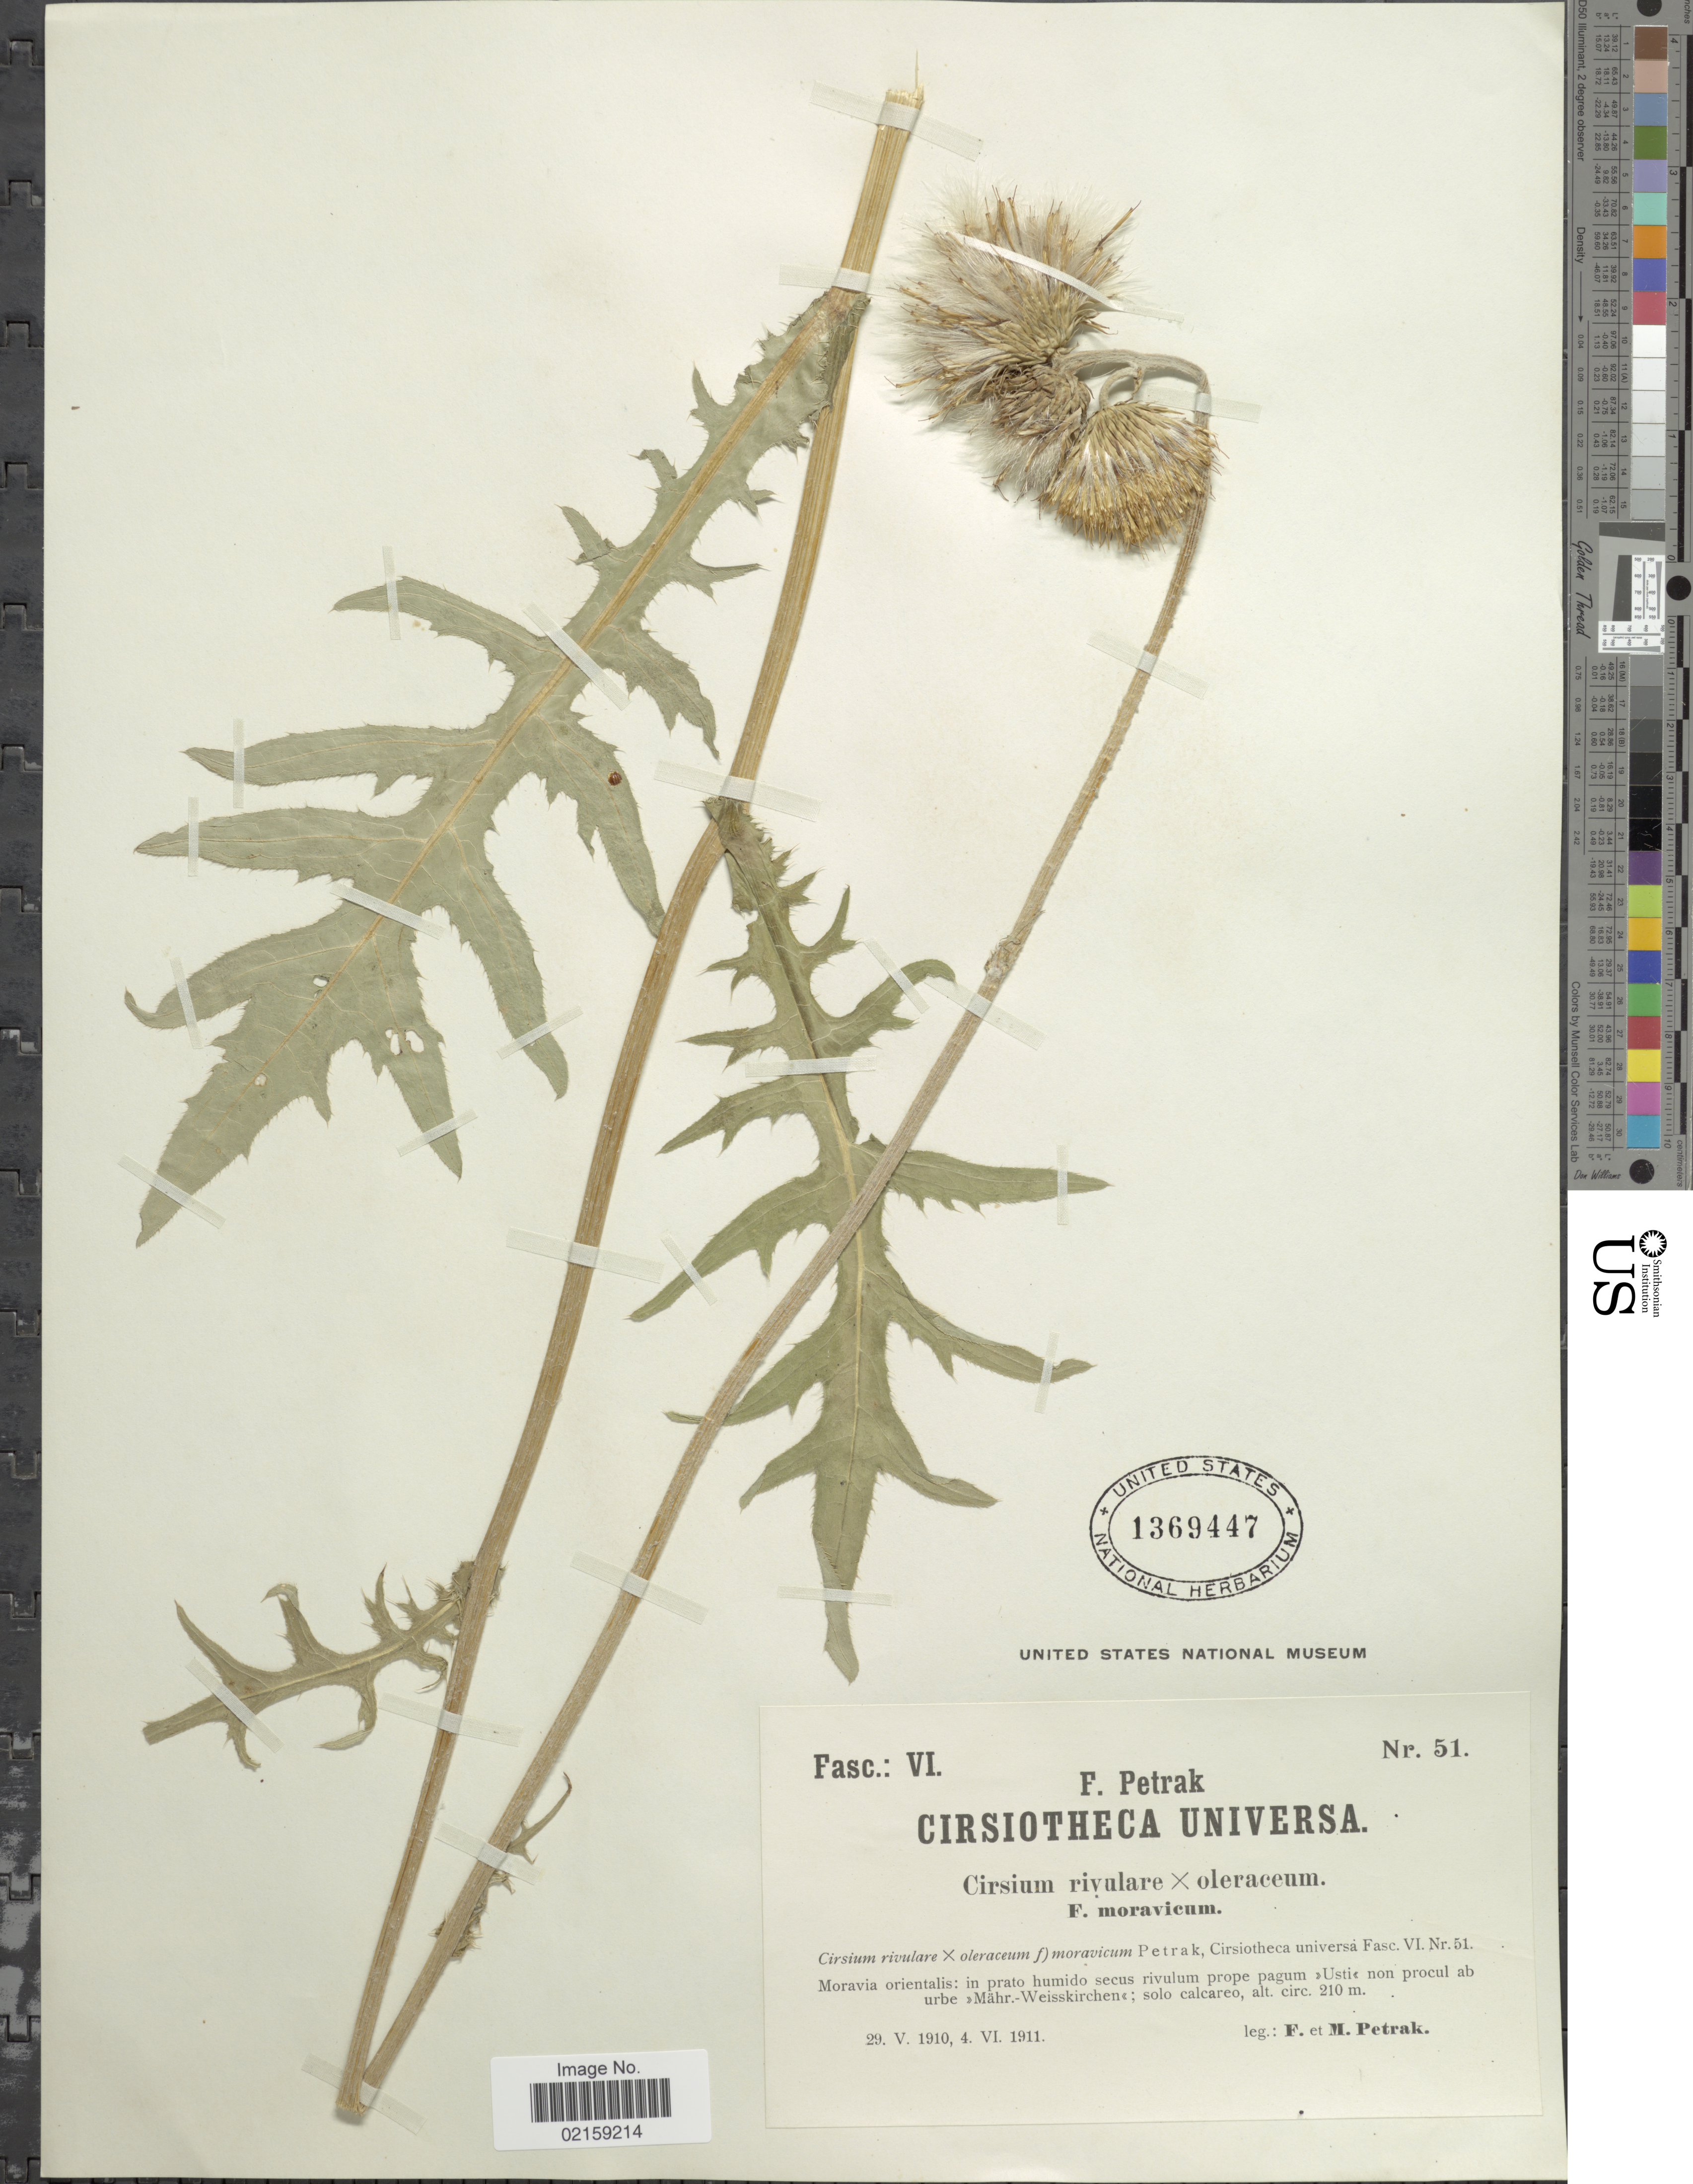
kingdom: Plantae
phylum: Tracheophyta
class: Magnoliopsida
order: Asterales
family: Asteraceae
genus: Cirsium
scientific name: Cirsium rivulare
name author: (Jacq.) All.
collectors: F. Petrak & M. Petrak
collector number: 51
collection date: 1910-05-29/1911-06-04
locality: Moravia orientalis: in pratis montanis humidisque ad pagum Zbraschaus non procul ab urbe Mahr Weiskirche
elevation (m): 210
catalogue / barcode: US 1369447